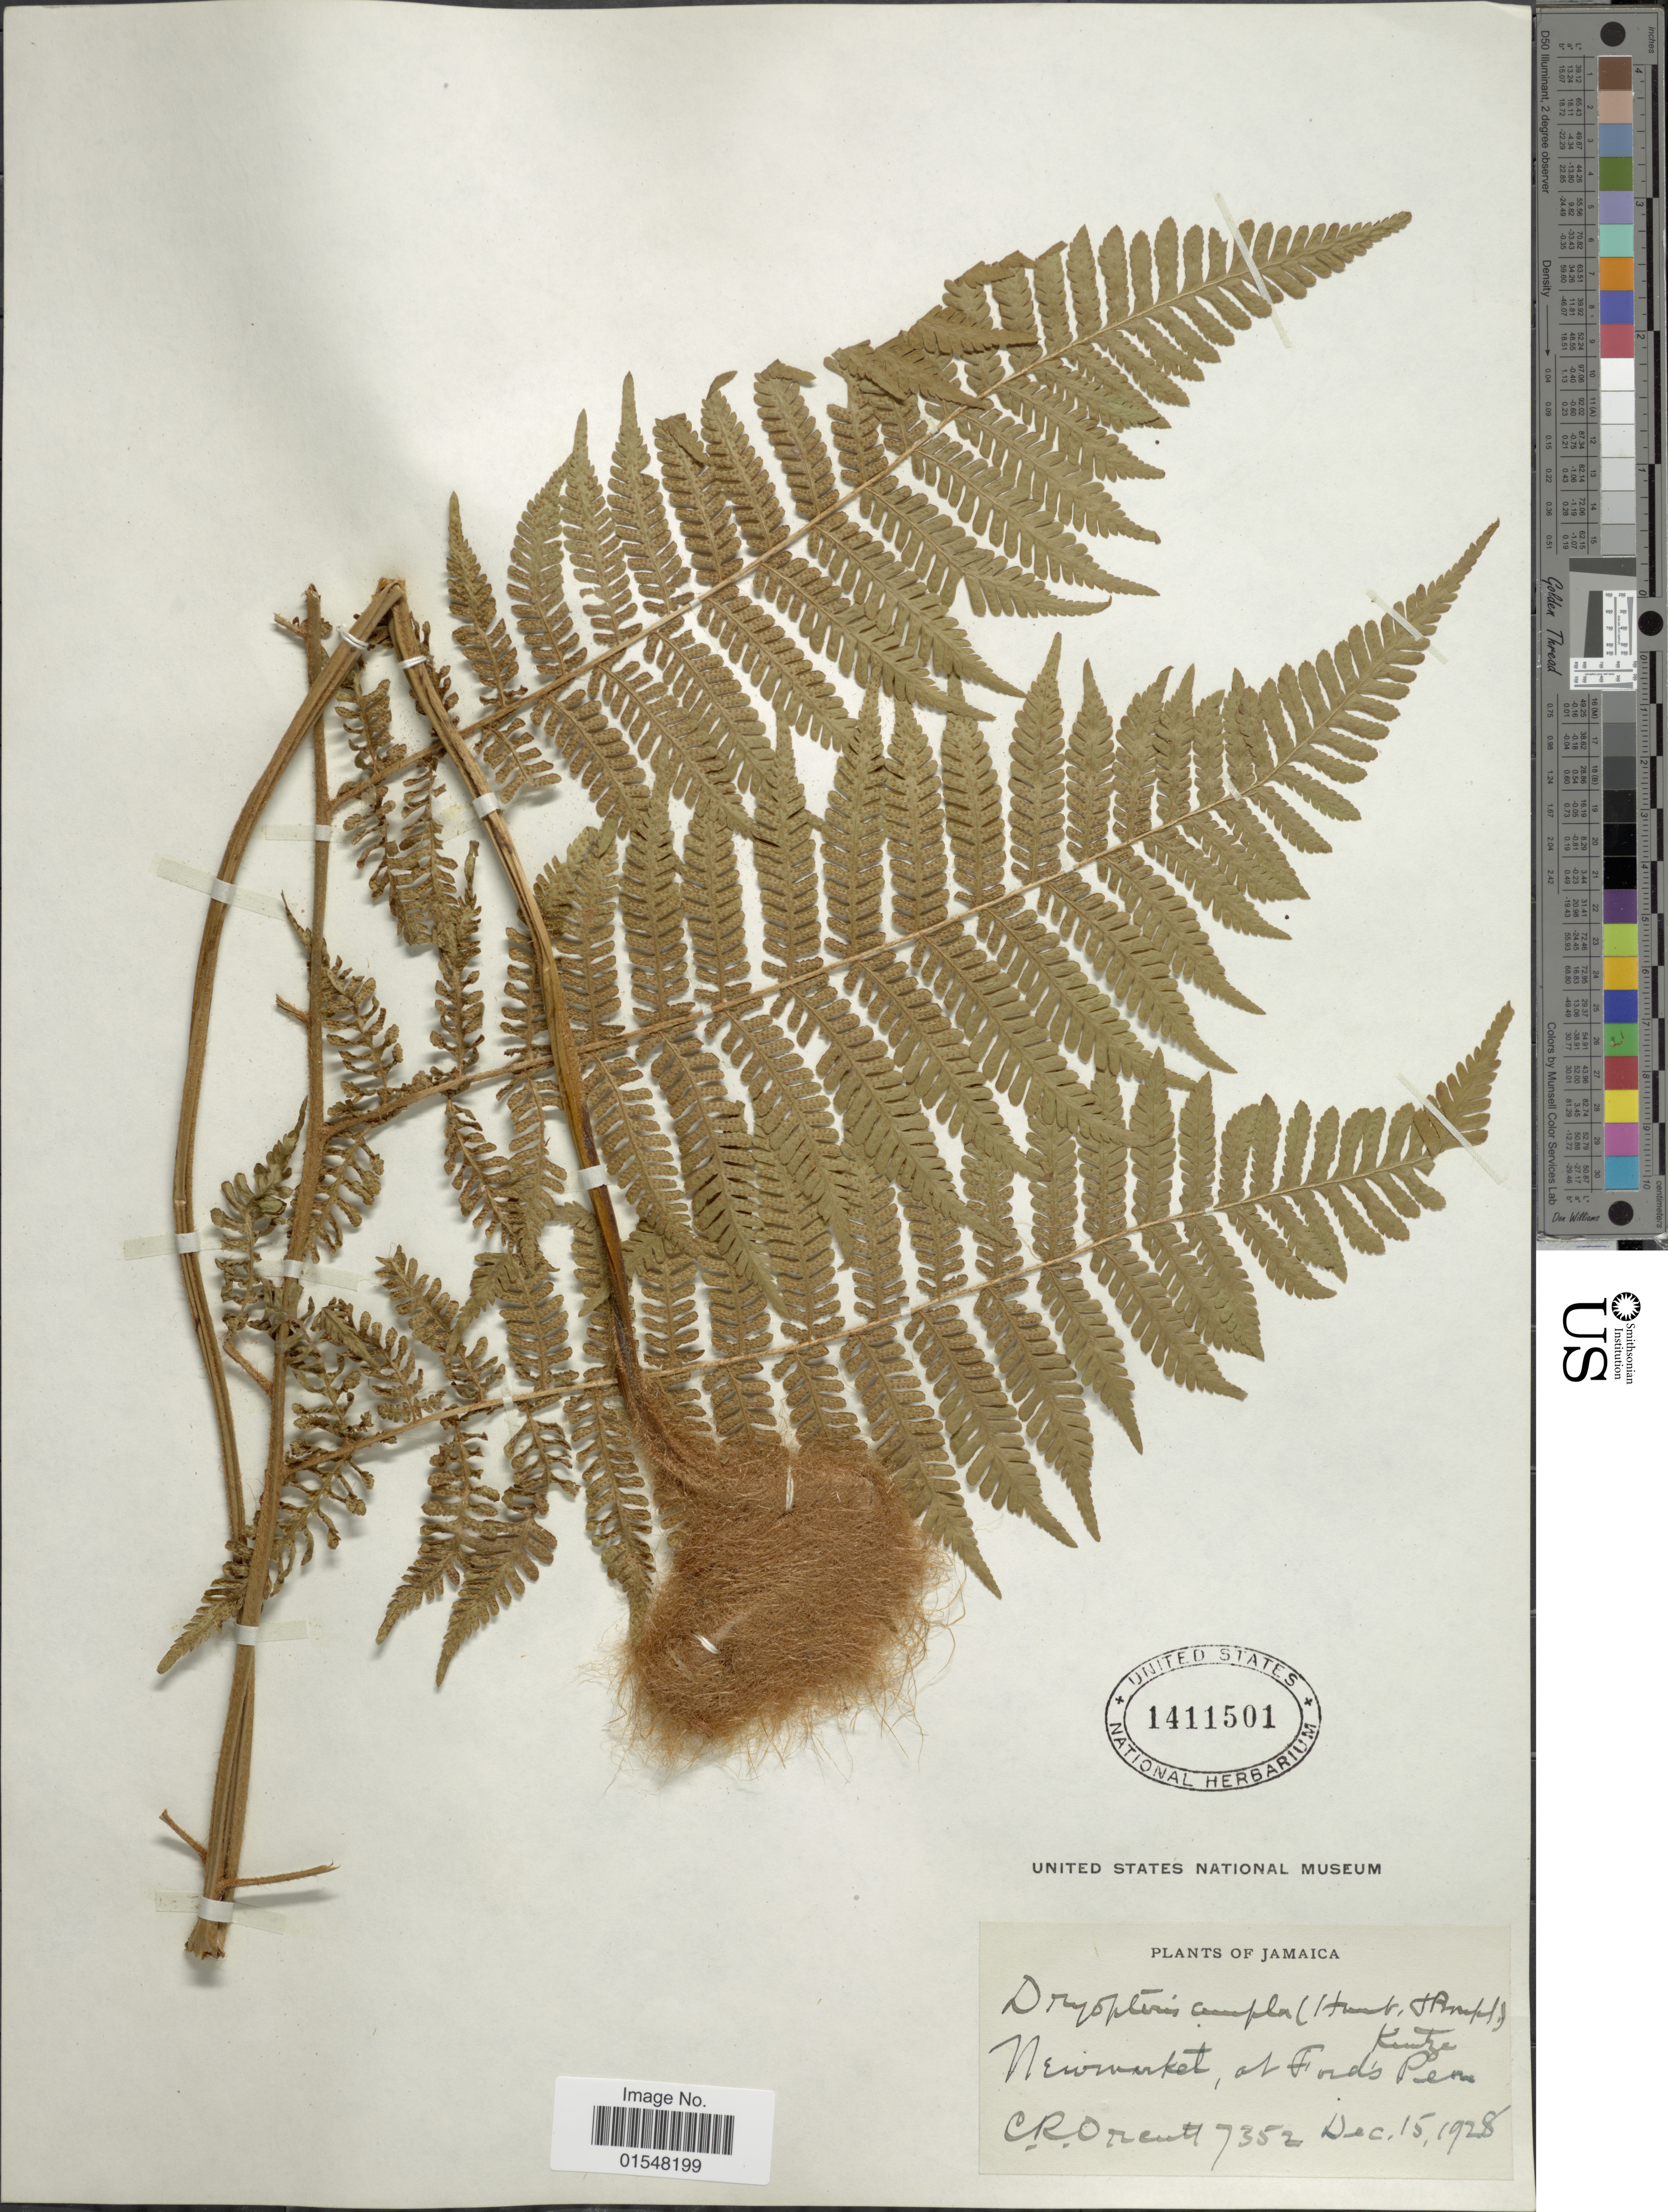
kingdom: Plantae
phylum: Tracheophyta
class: Polypodiopsida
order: Polypodiales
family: Dryopteridaceae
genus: Ctenitis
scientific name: Ctenitis sloanei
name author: (Poepp. ex Spreng.) C.V. Morton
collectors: C. R. Orcutt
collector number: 7352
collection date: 1928-12-15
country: Jamaica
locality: Newmarket, at Ford's Pen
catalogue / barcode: US 1411501